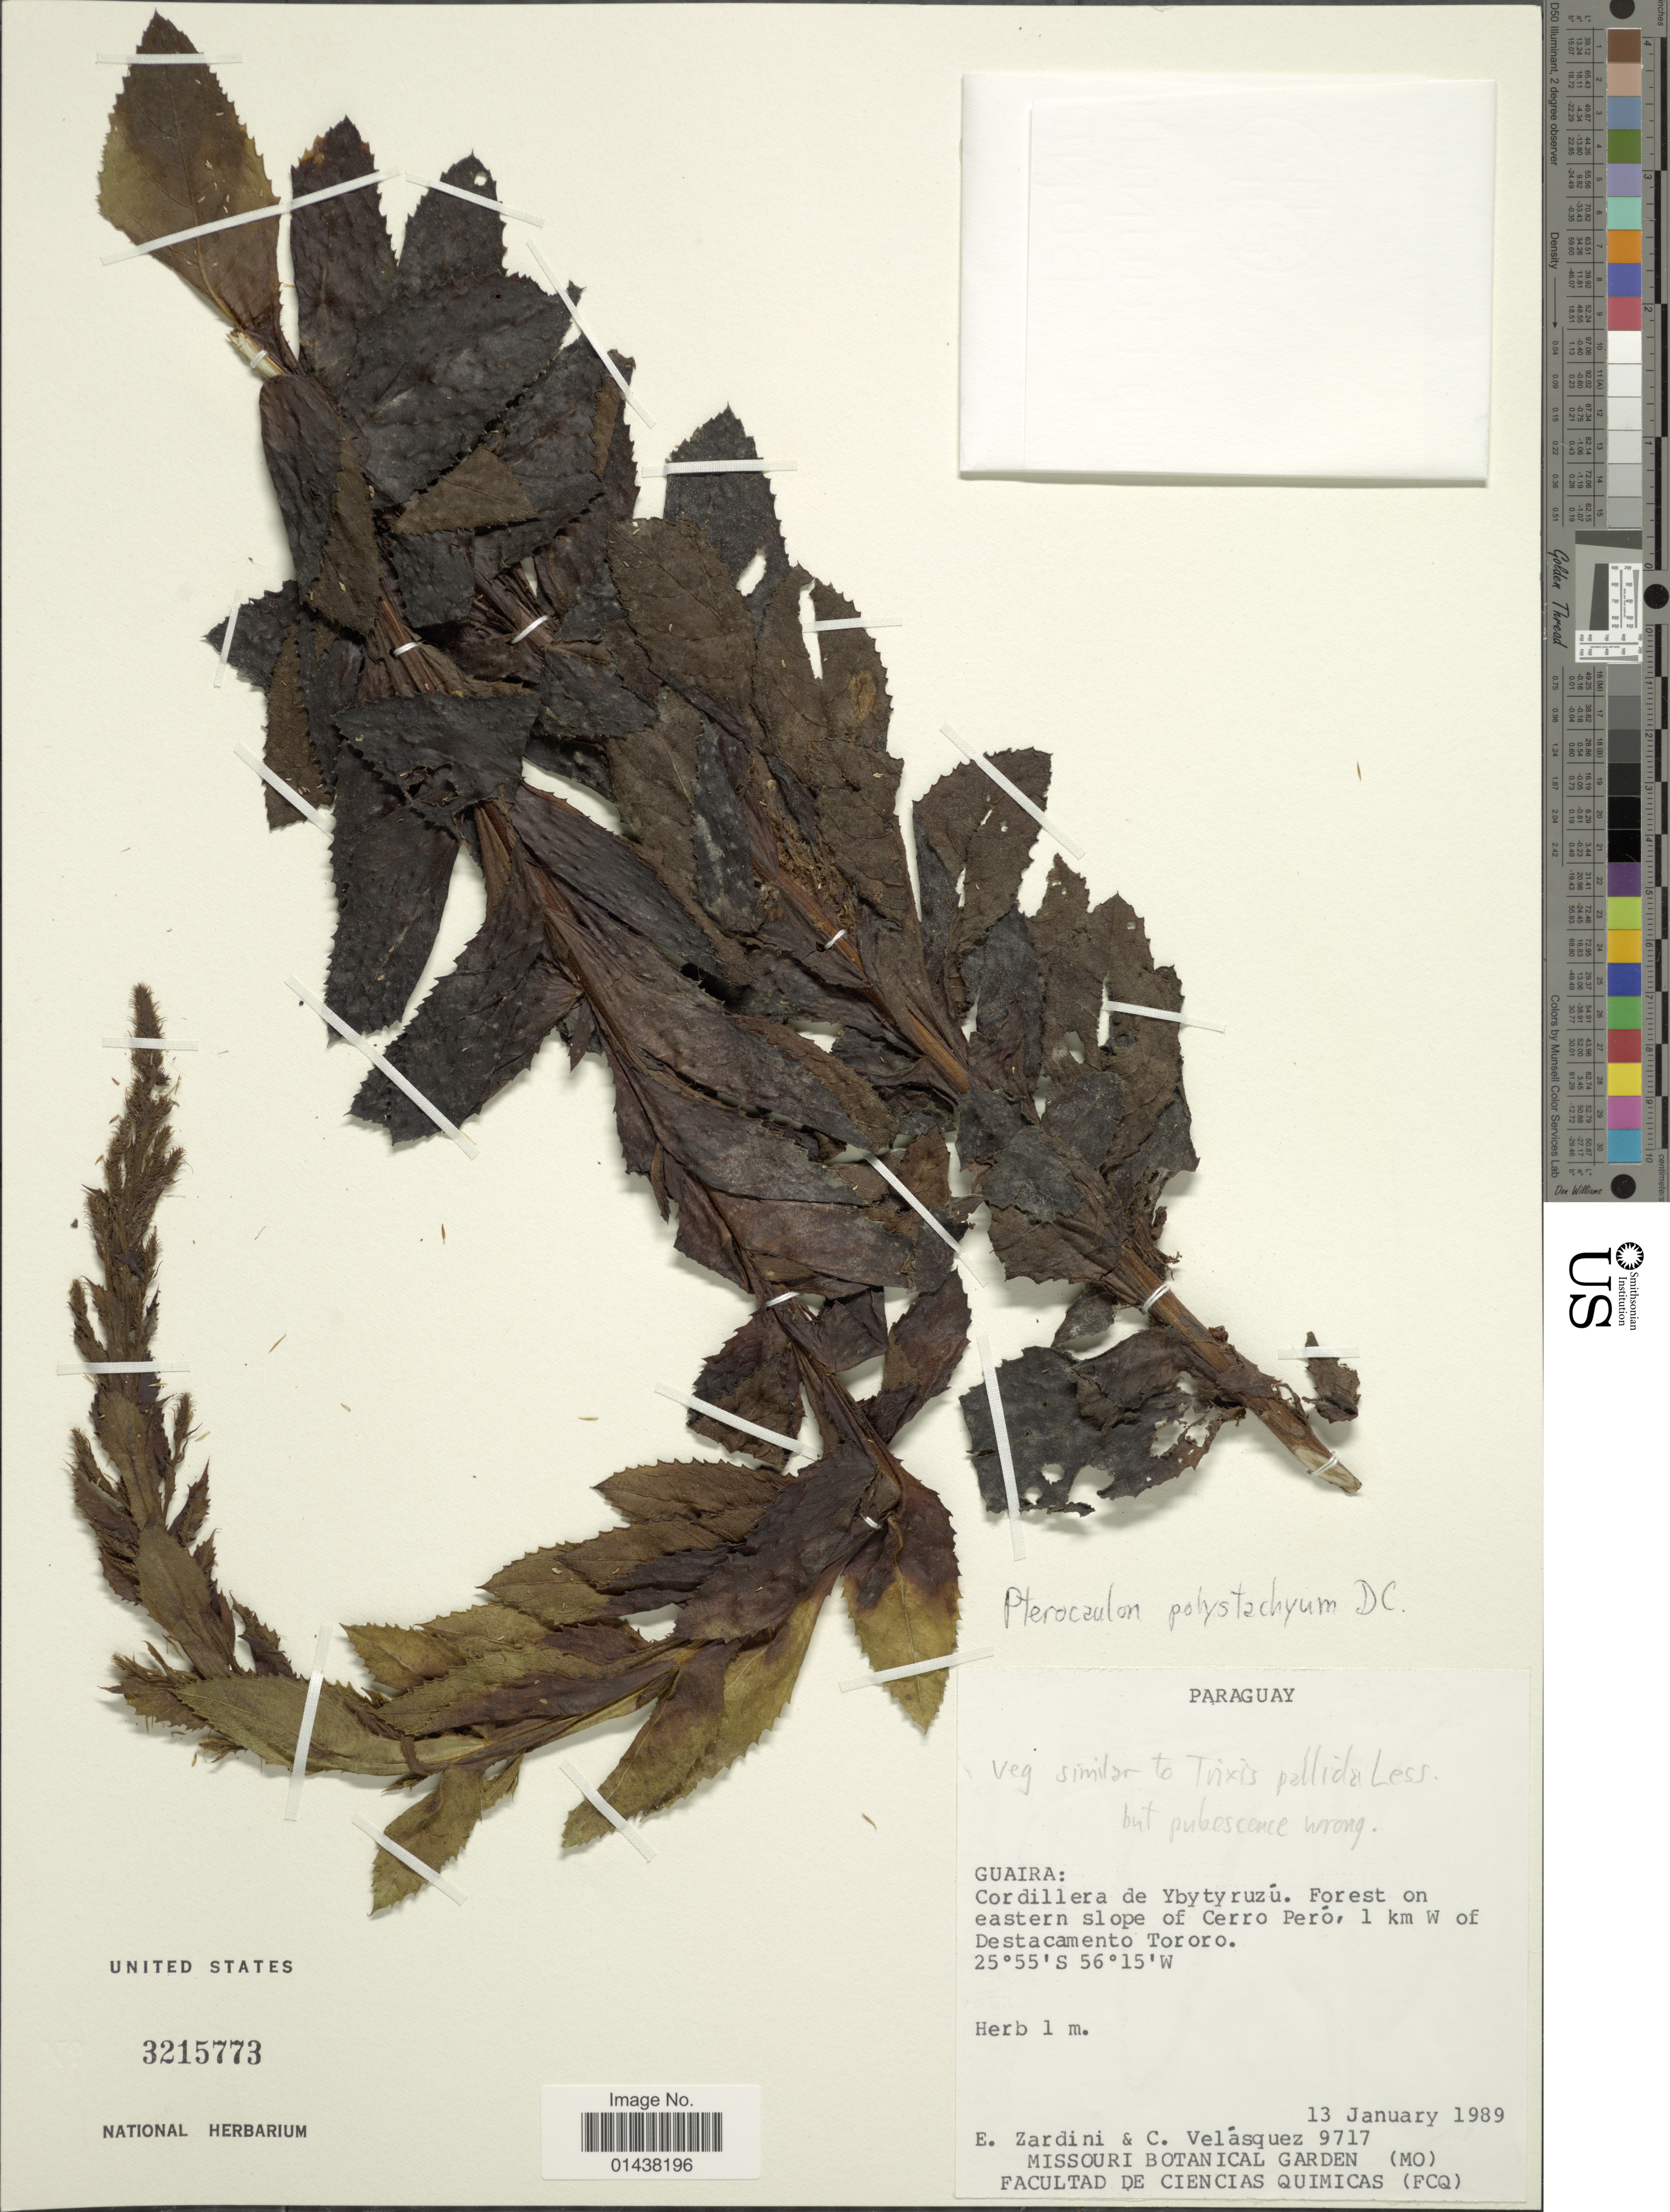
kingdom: Plantae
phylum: Tracheophyta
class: Magnoliopsida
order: Asterales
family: Asteraceae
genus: Pterocaulon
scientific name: Pterocaulon polystachyum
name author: DC.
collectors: E. M. Zardini & C. Velásquez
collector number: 9717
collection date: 1989-01-13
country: Paraguay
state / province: Guaira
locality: Cordillera de Ybytyruzu. Forest on eastern slope of Cerro Pero, 1 km W of Destacamento Tororo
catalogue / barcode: US 3215773